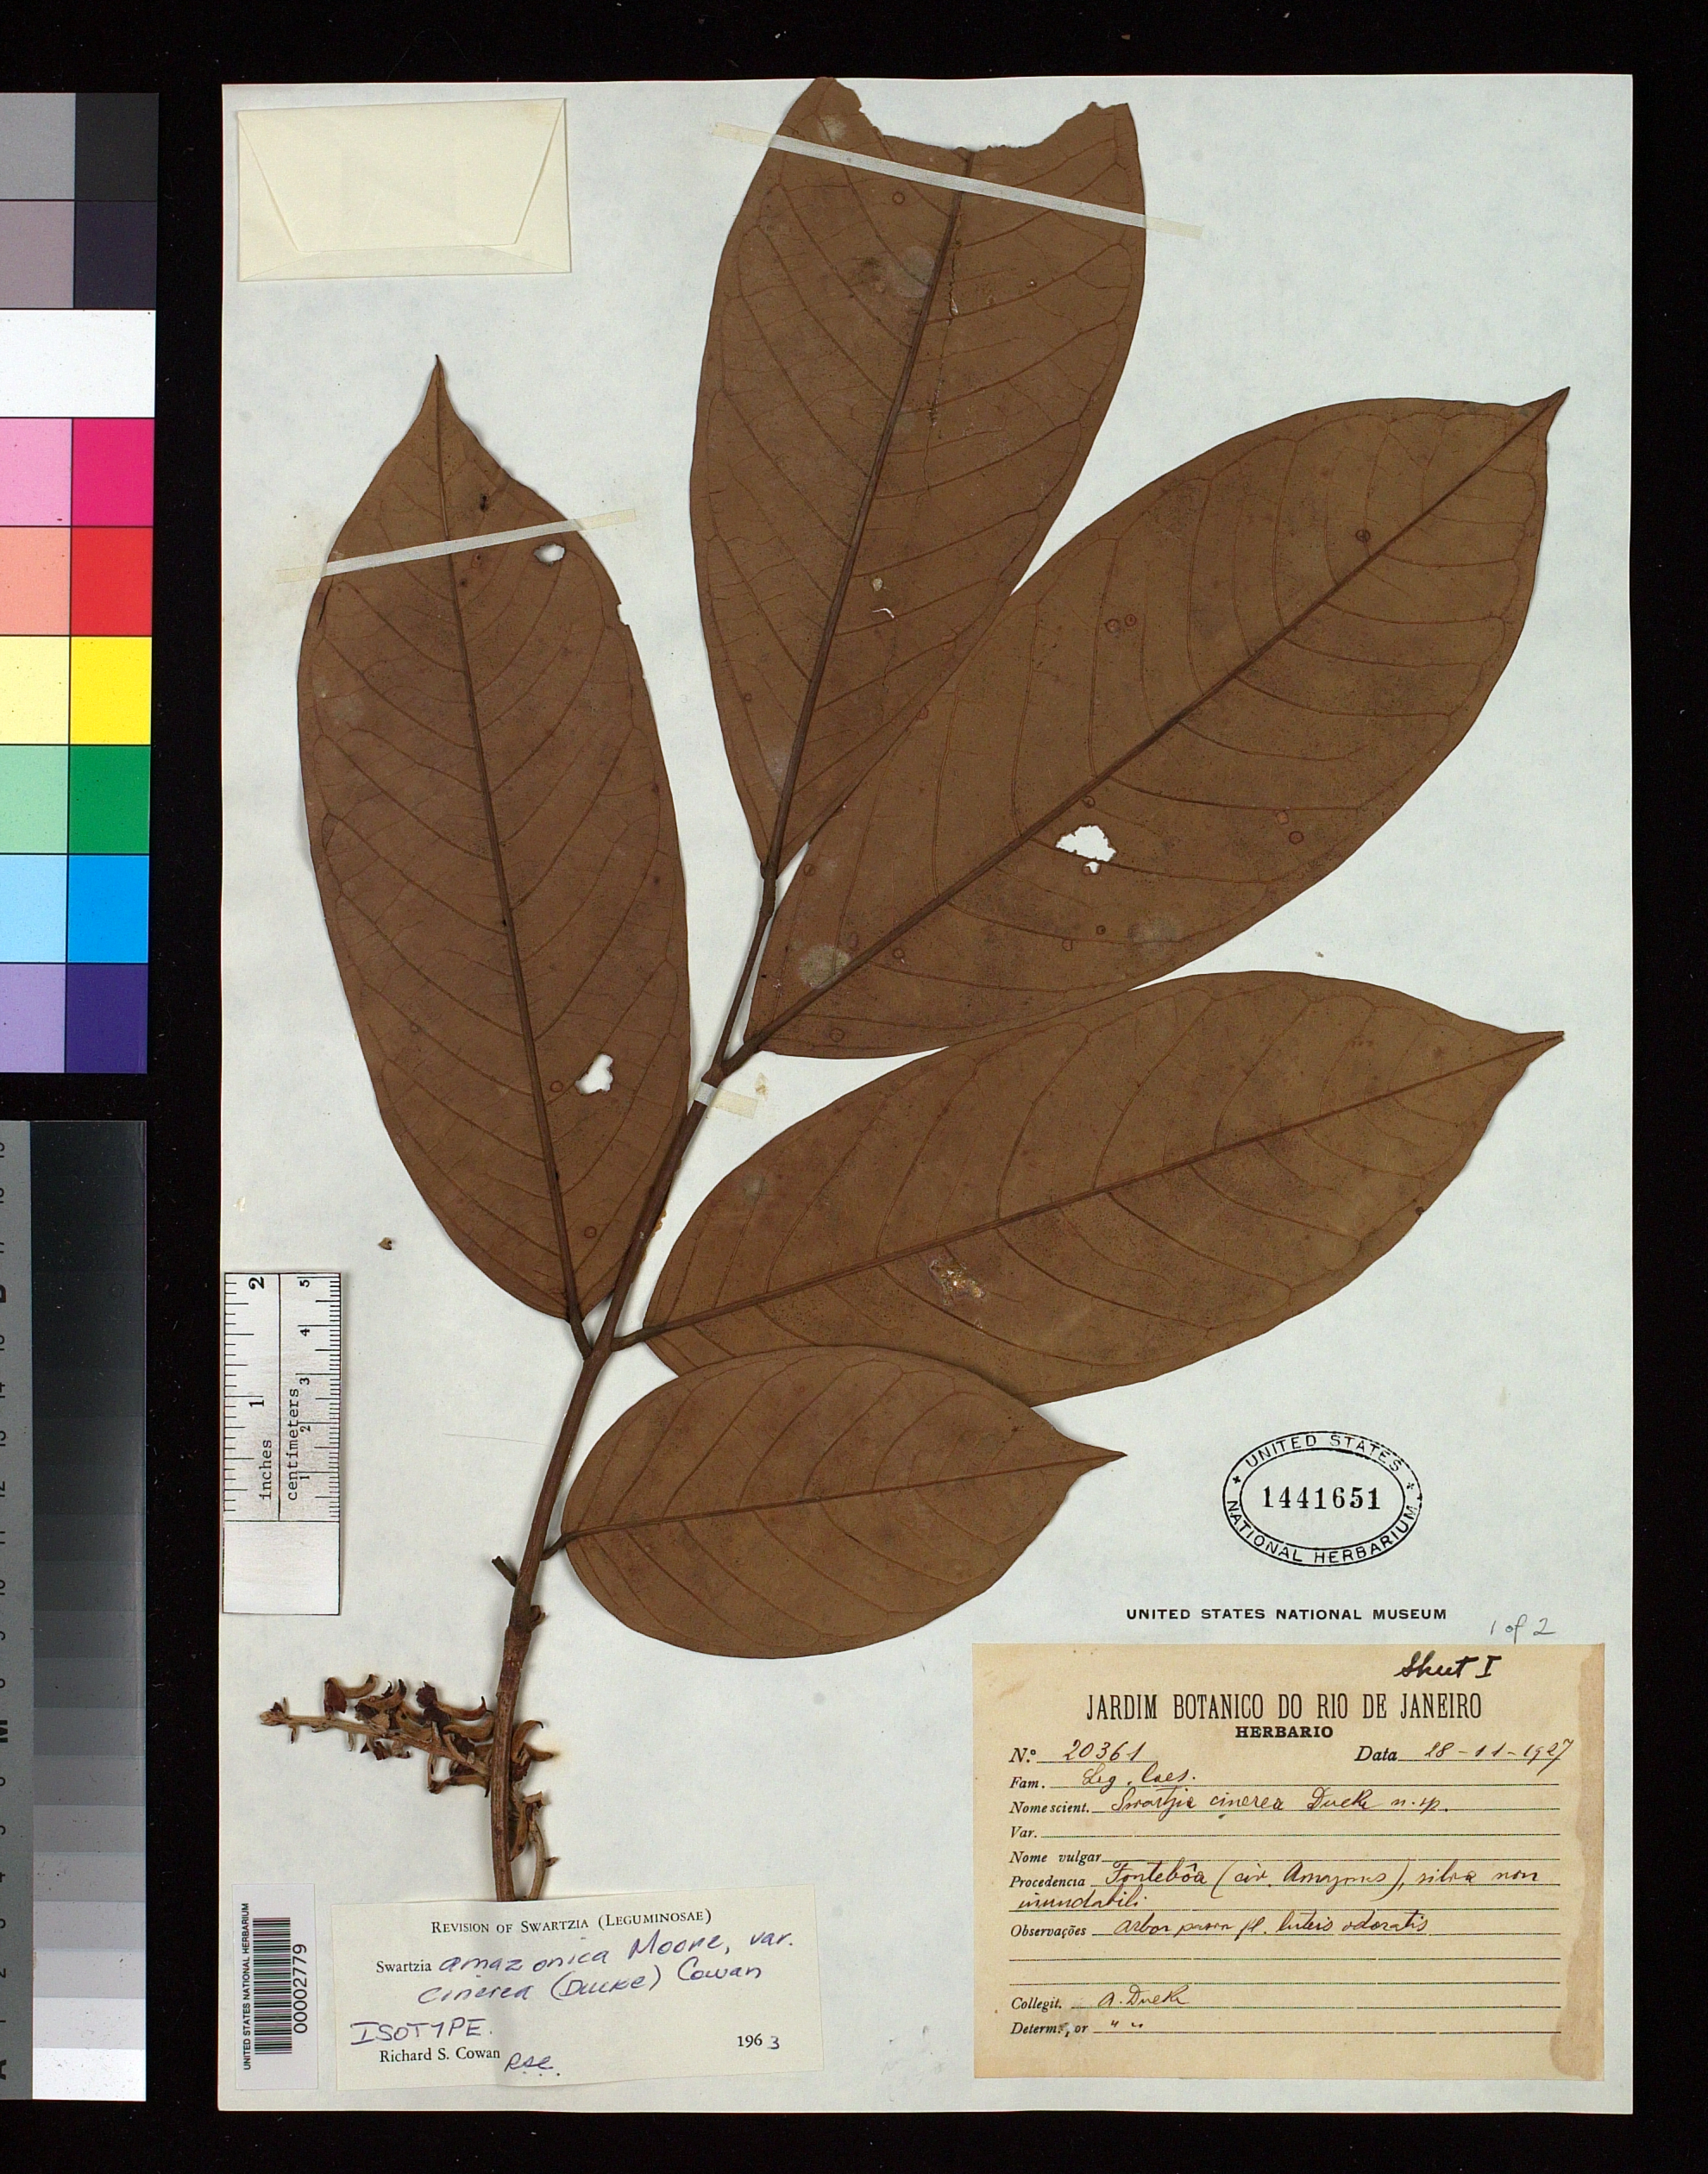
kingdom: Plantae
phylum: Tracheophyta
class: Magnoliopsida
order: Fabales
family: Fabaceae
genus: Swartzia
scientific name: Swartzia cinerea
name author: Ducke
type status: Isotype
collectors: A. Ducke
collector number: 20361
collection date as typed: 28 Nov 1927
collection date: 1927-11-28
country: Brazil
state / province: Amazonas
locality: Fonteboa.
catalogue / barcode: US 1441651